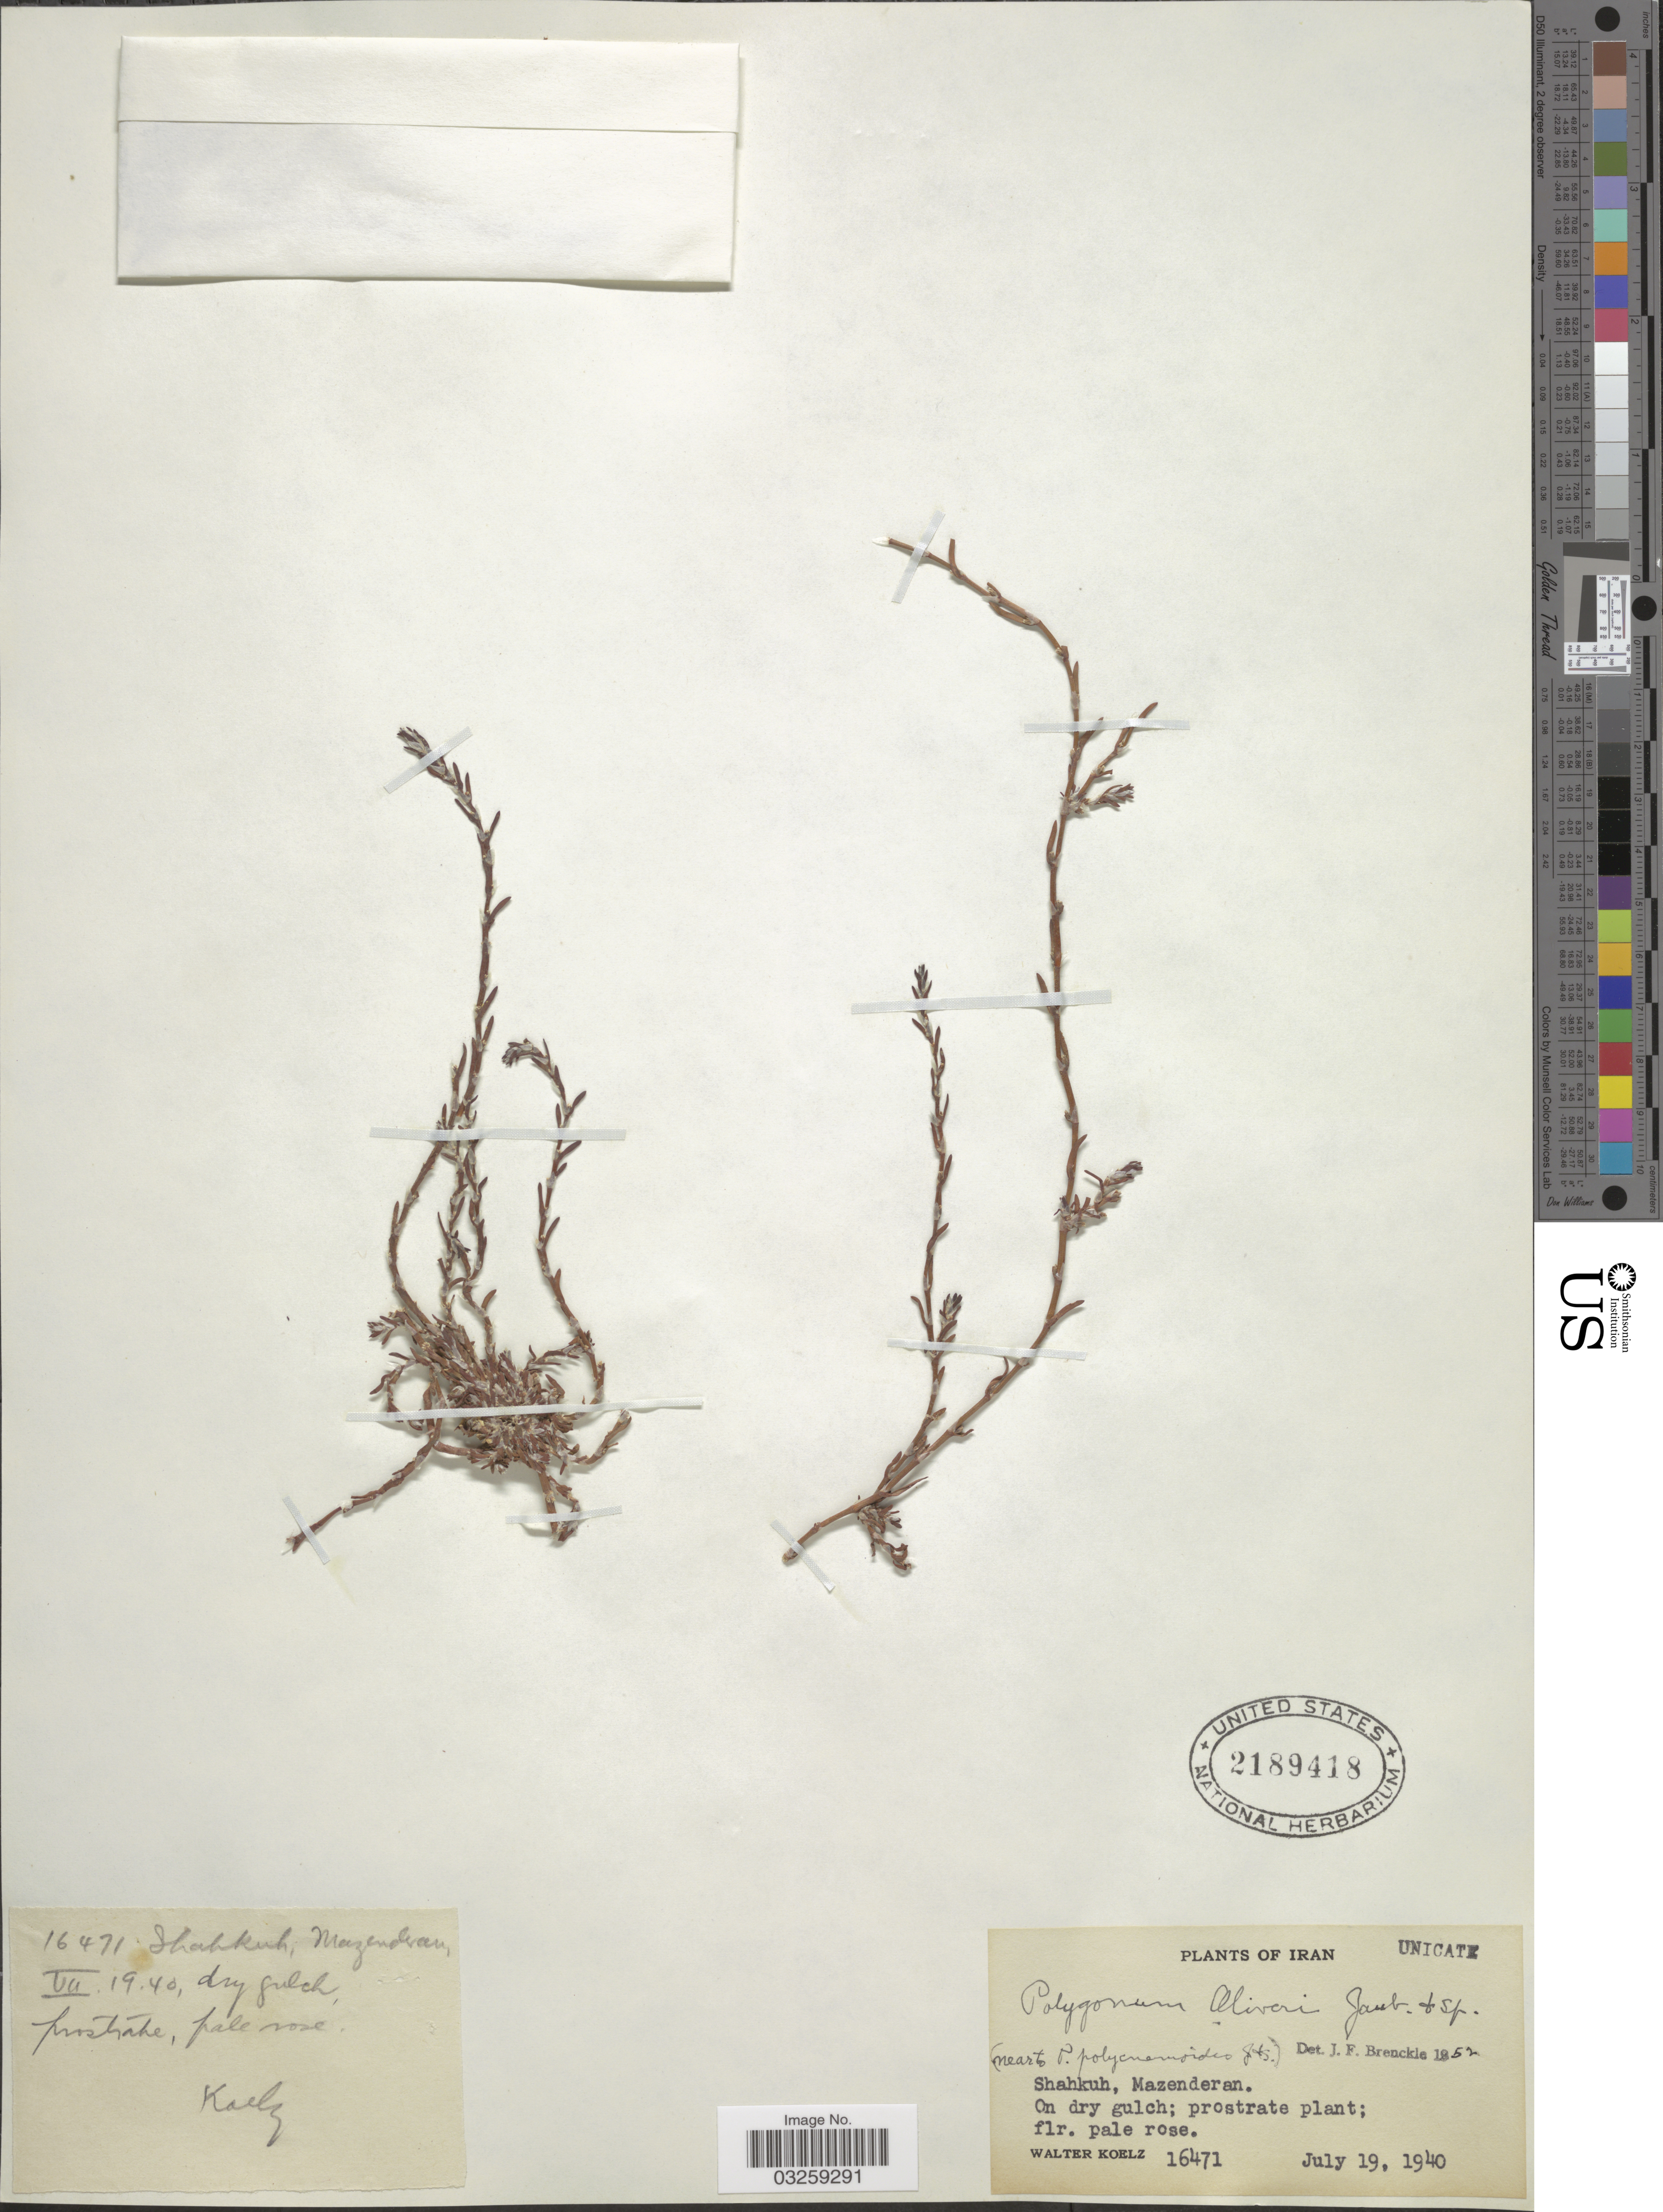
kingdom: Plantae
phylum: Tracheophyta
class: Magnoliopsida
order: Caryophyllales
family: Polygonaceae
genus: Polygonum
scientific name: Polygonum polycnemoides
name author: Jaub. & Spach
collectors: W. N. Koelz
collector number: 16471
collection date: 1940-07-19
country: Iran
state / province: Mazandaran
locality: Shahkuh, Mazenderan.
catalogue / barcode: US 2189418